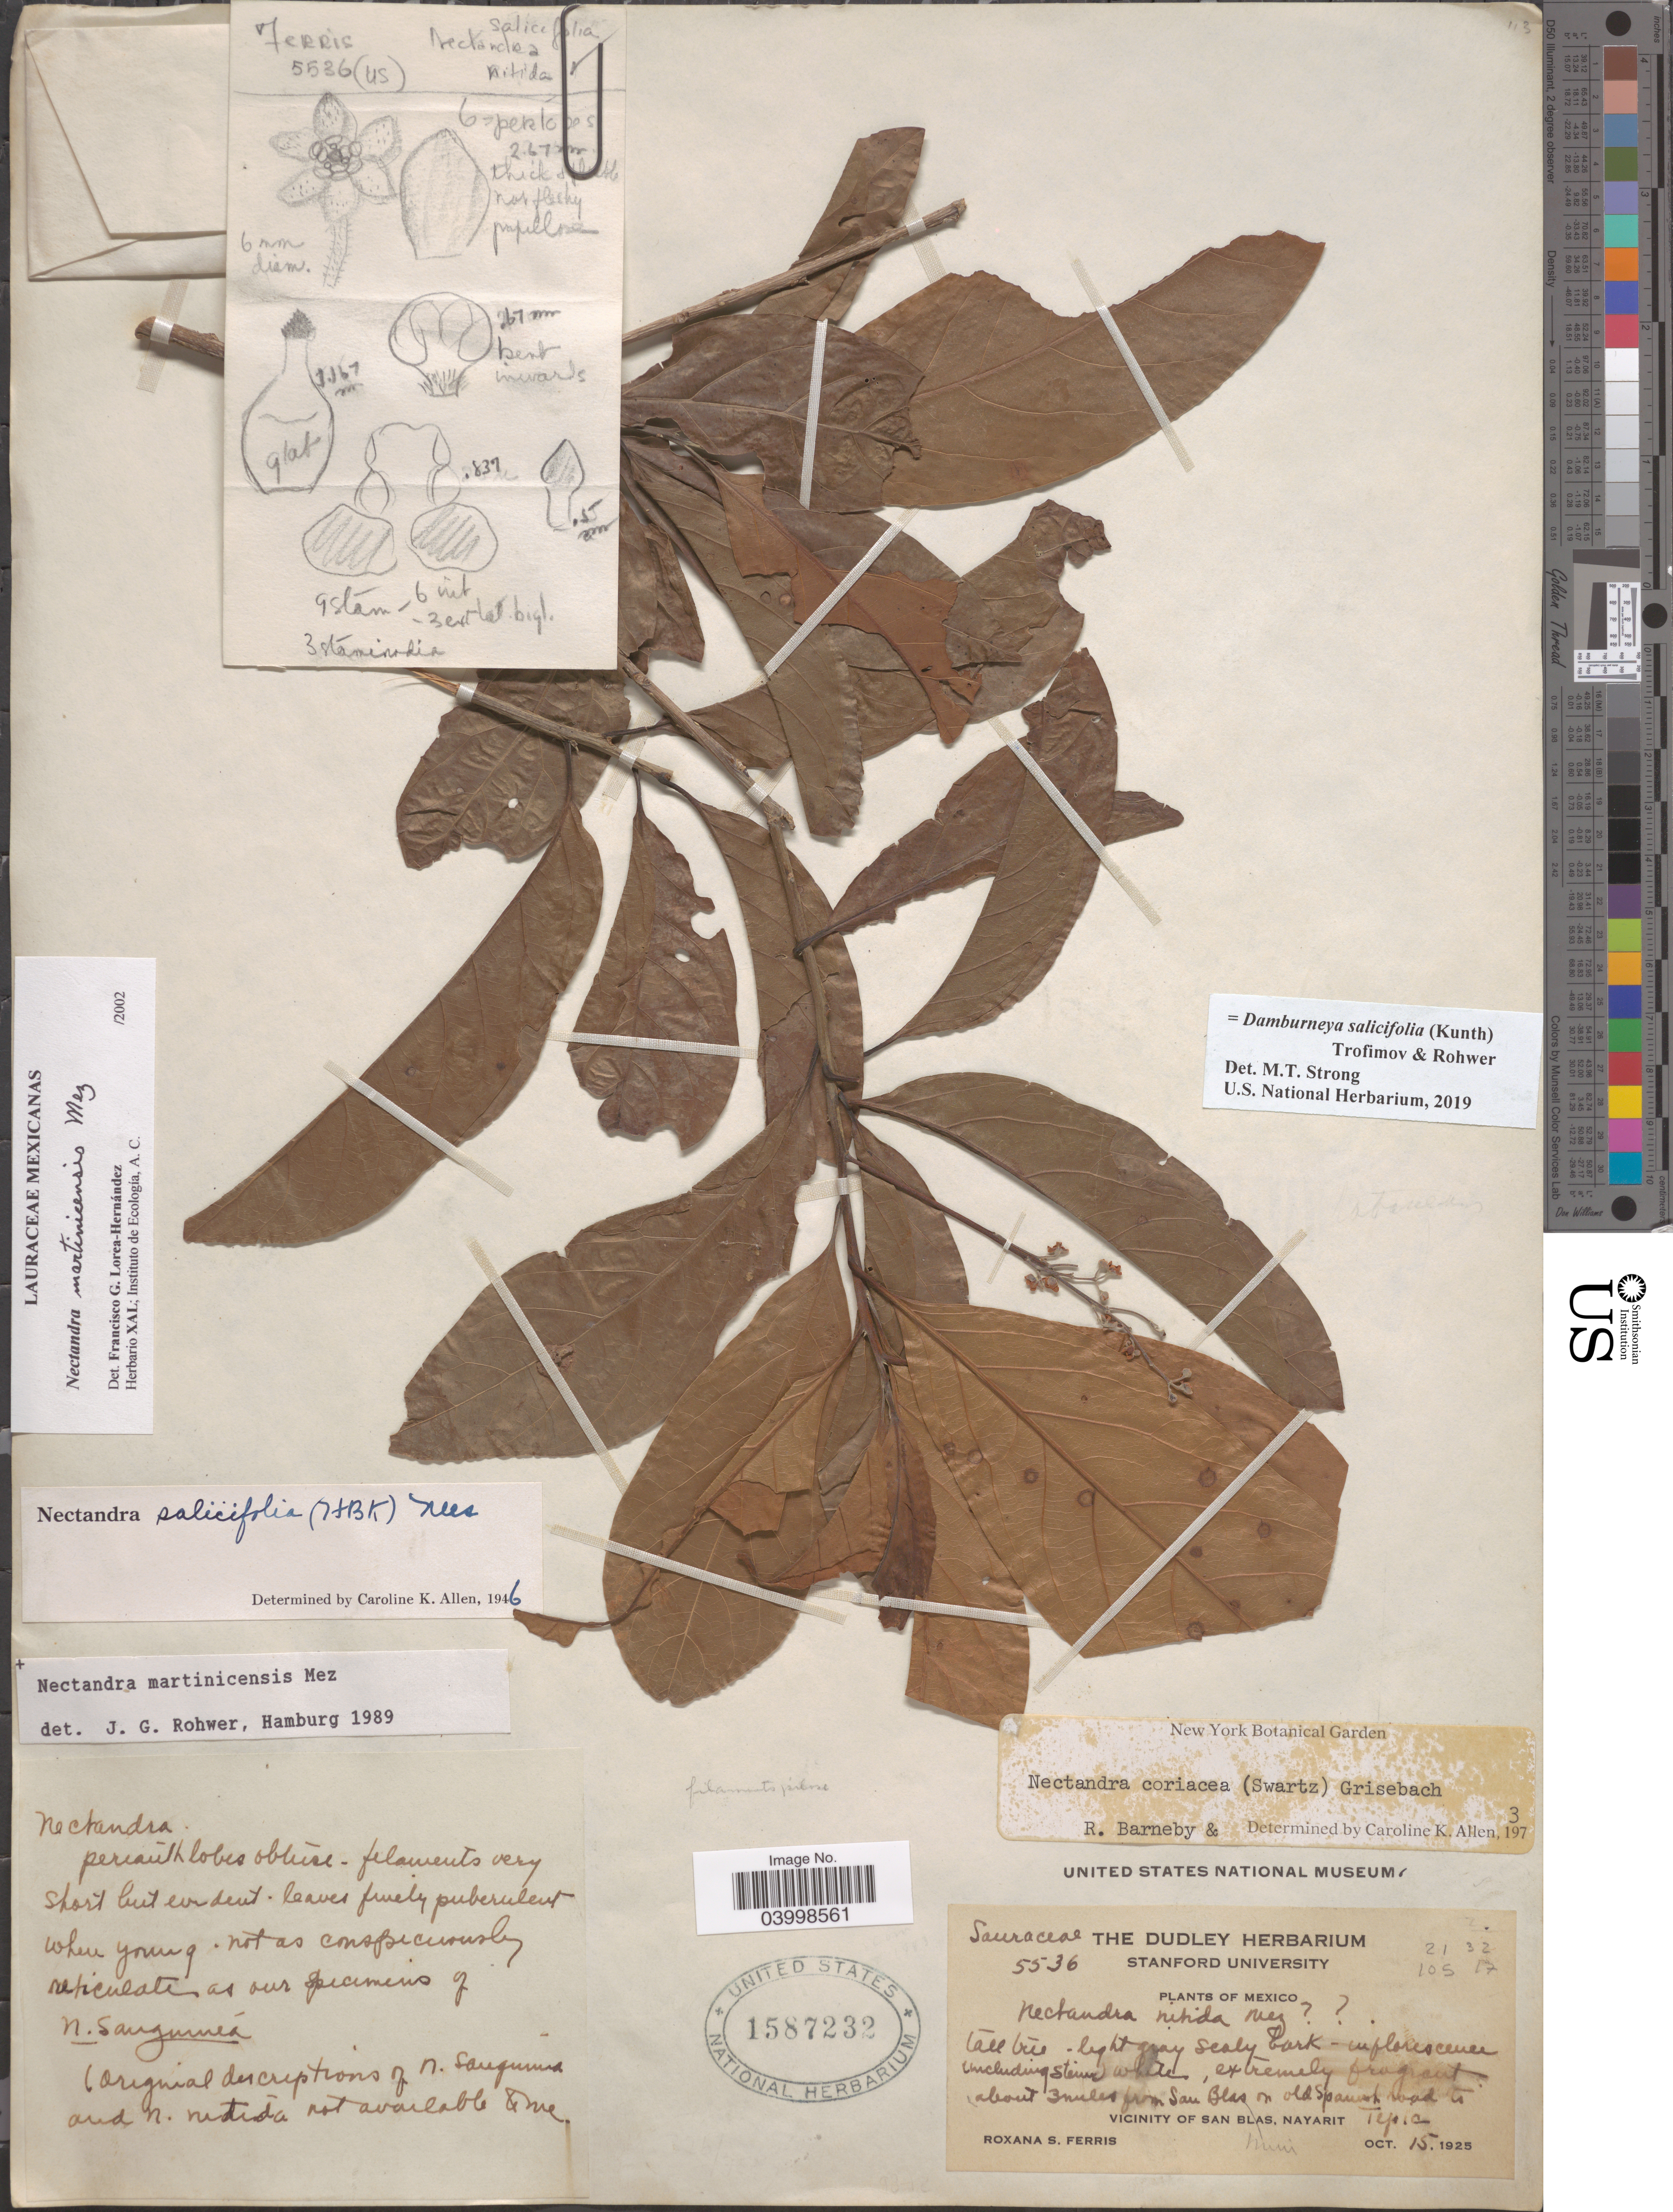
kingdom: Plantae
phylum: Tracheophyta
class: Magnoliopsida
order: Laurales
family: Lauraceae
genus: Damburneya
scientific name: Damburneya salicifolia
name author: (Kunth) Trofimov & Rohwer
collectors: R. S. Ferris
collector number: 5536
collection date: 1925-10-15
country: Mexico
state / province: Nayarit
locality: About 3 miles from San Blas on old Spanish road to Tepic. Vicinity of San Blas.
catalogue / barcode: US 1587232